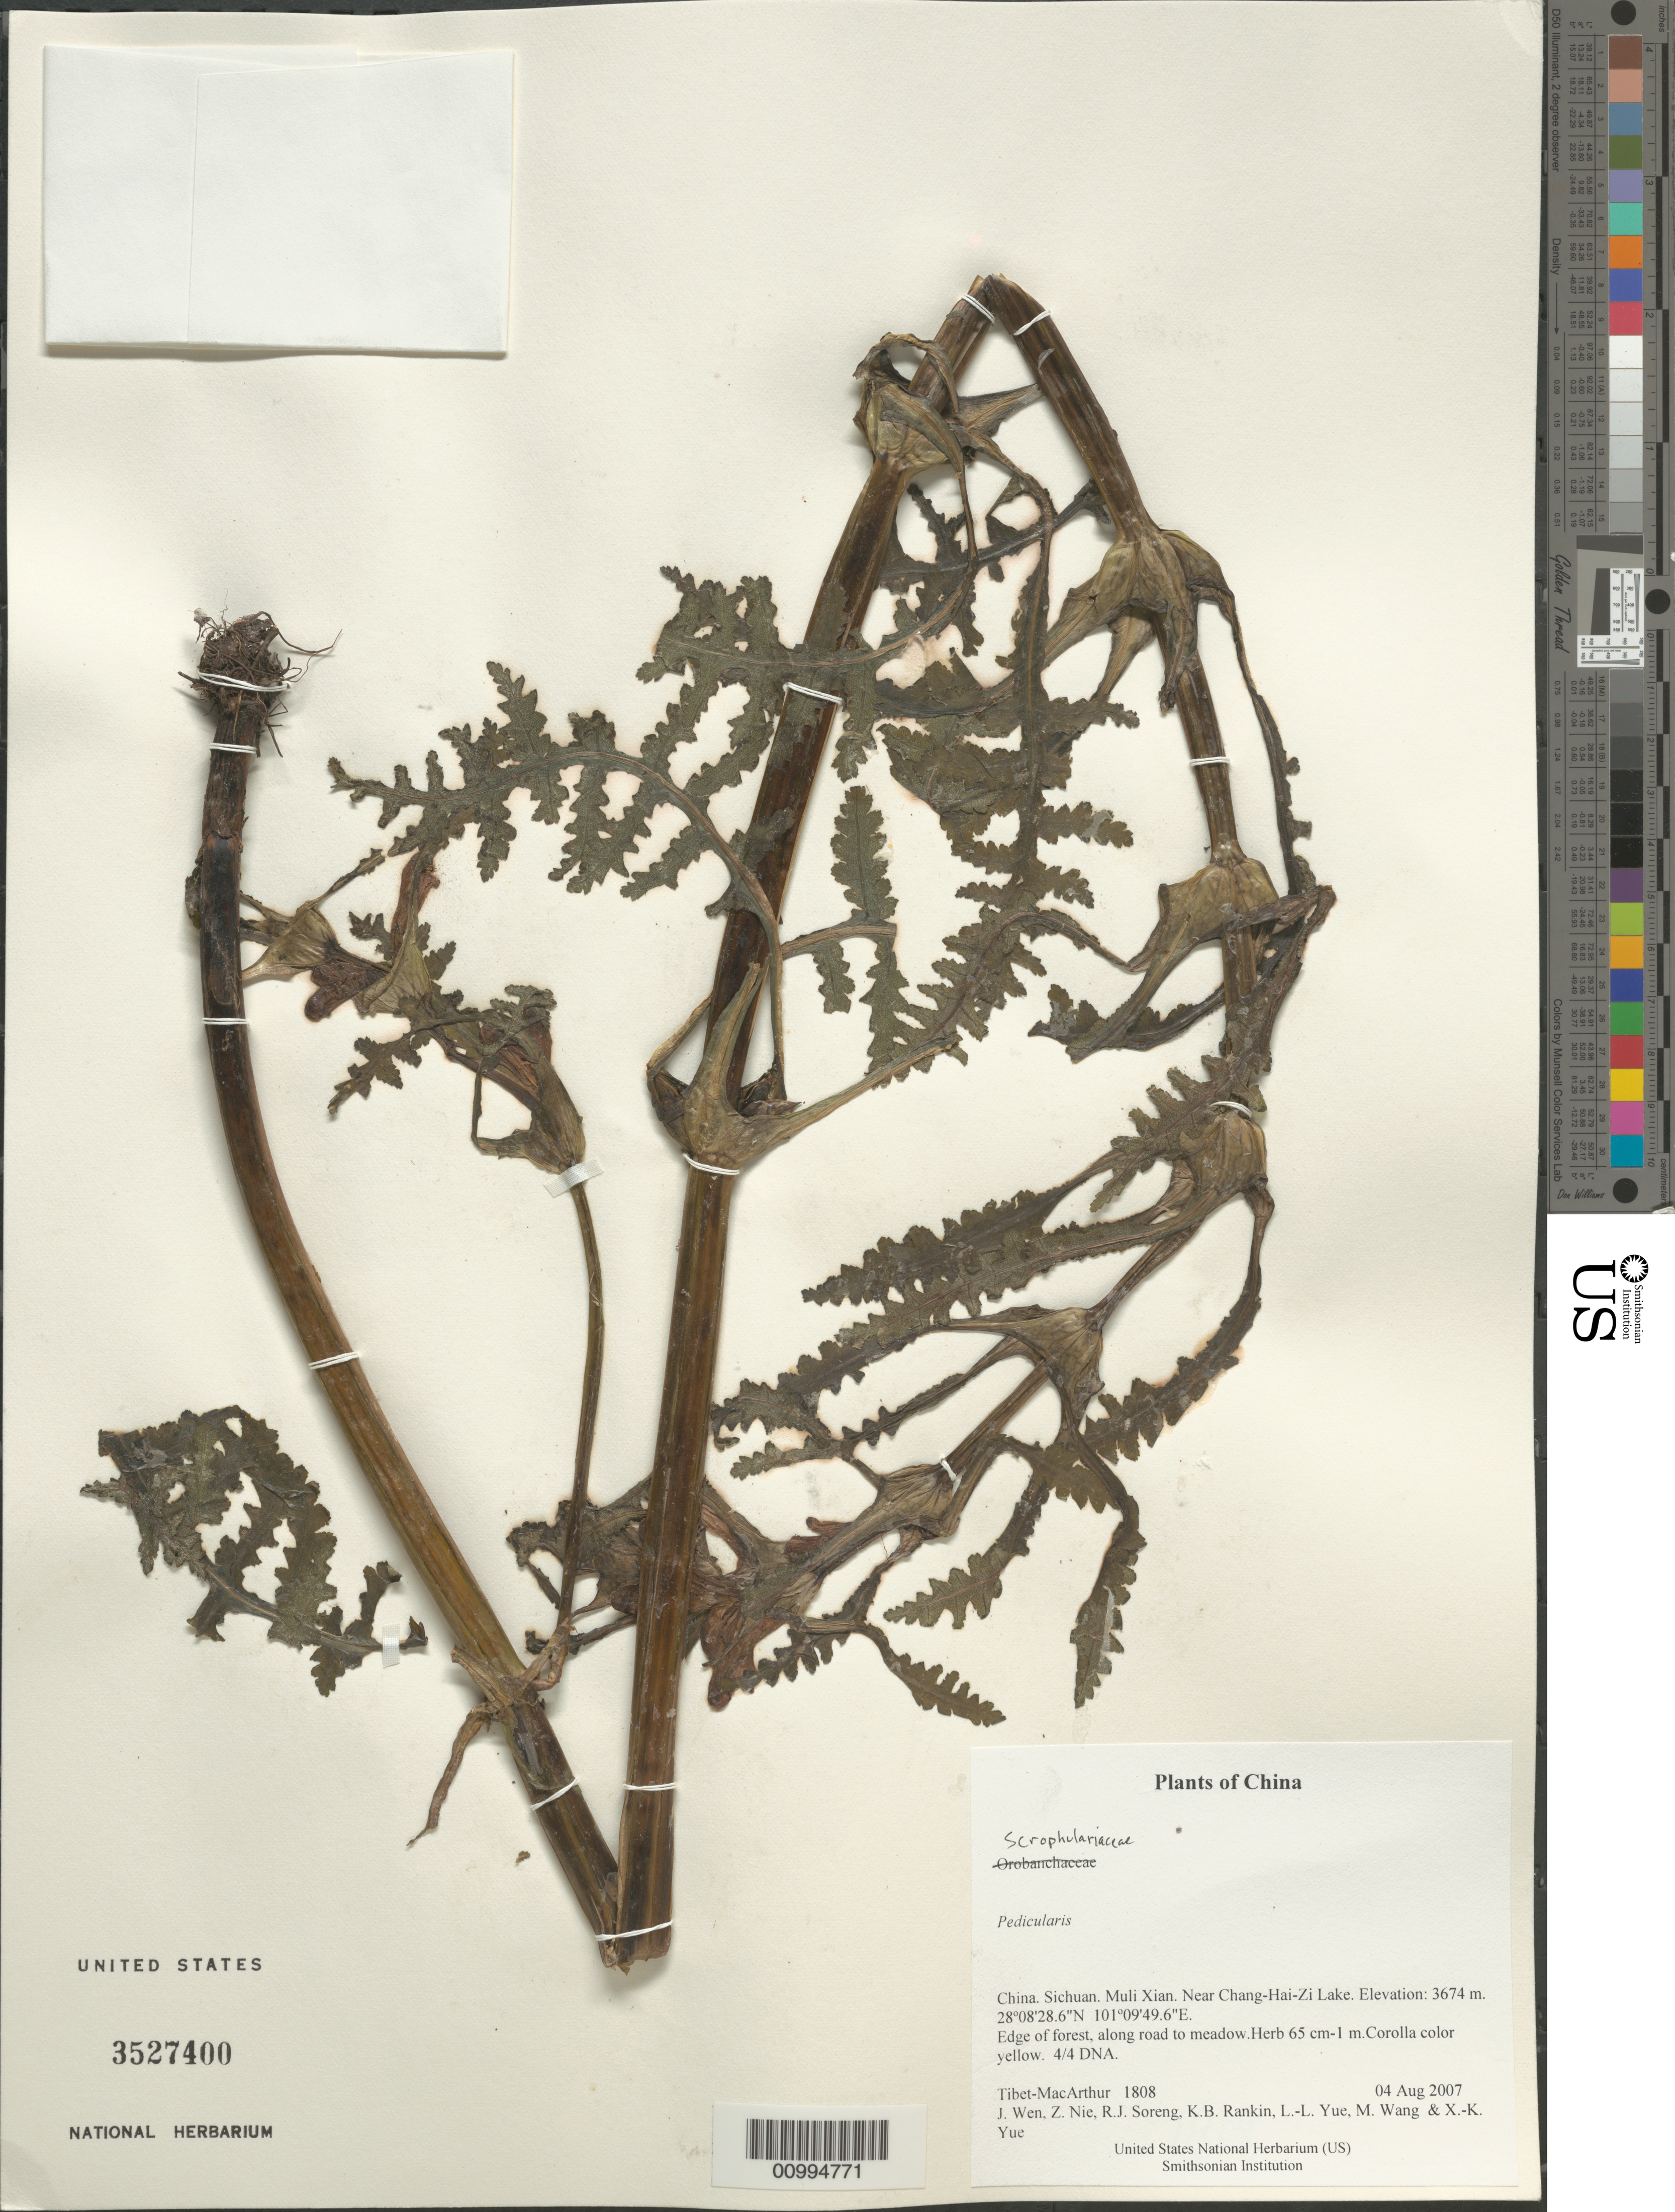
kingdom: Plantae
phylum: Tracheophyta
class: Magnoliopsida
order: Lamiales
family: Orobanchaceae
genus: Pedicularis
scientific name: Pedicularis sp.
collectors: Tibet-MacArthur, J. Wen, Z. Nie, R. J. Soreng, K. Rankin, L. Yue, M. Wang & X. Yue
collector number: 1808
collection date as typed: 04 Aug 2007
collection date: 2007-08-04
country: China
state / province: Sichuan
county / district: Muli Xian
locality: Near Chang-Hai-Zi Lake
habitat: Edge of forest, along road to meadow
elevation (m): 3674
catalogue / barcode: US 3527400